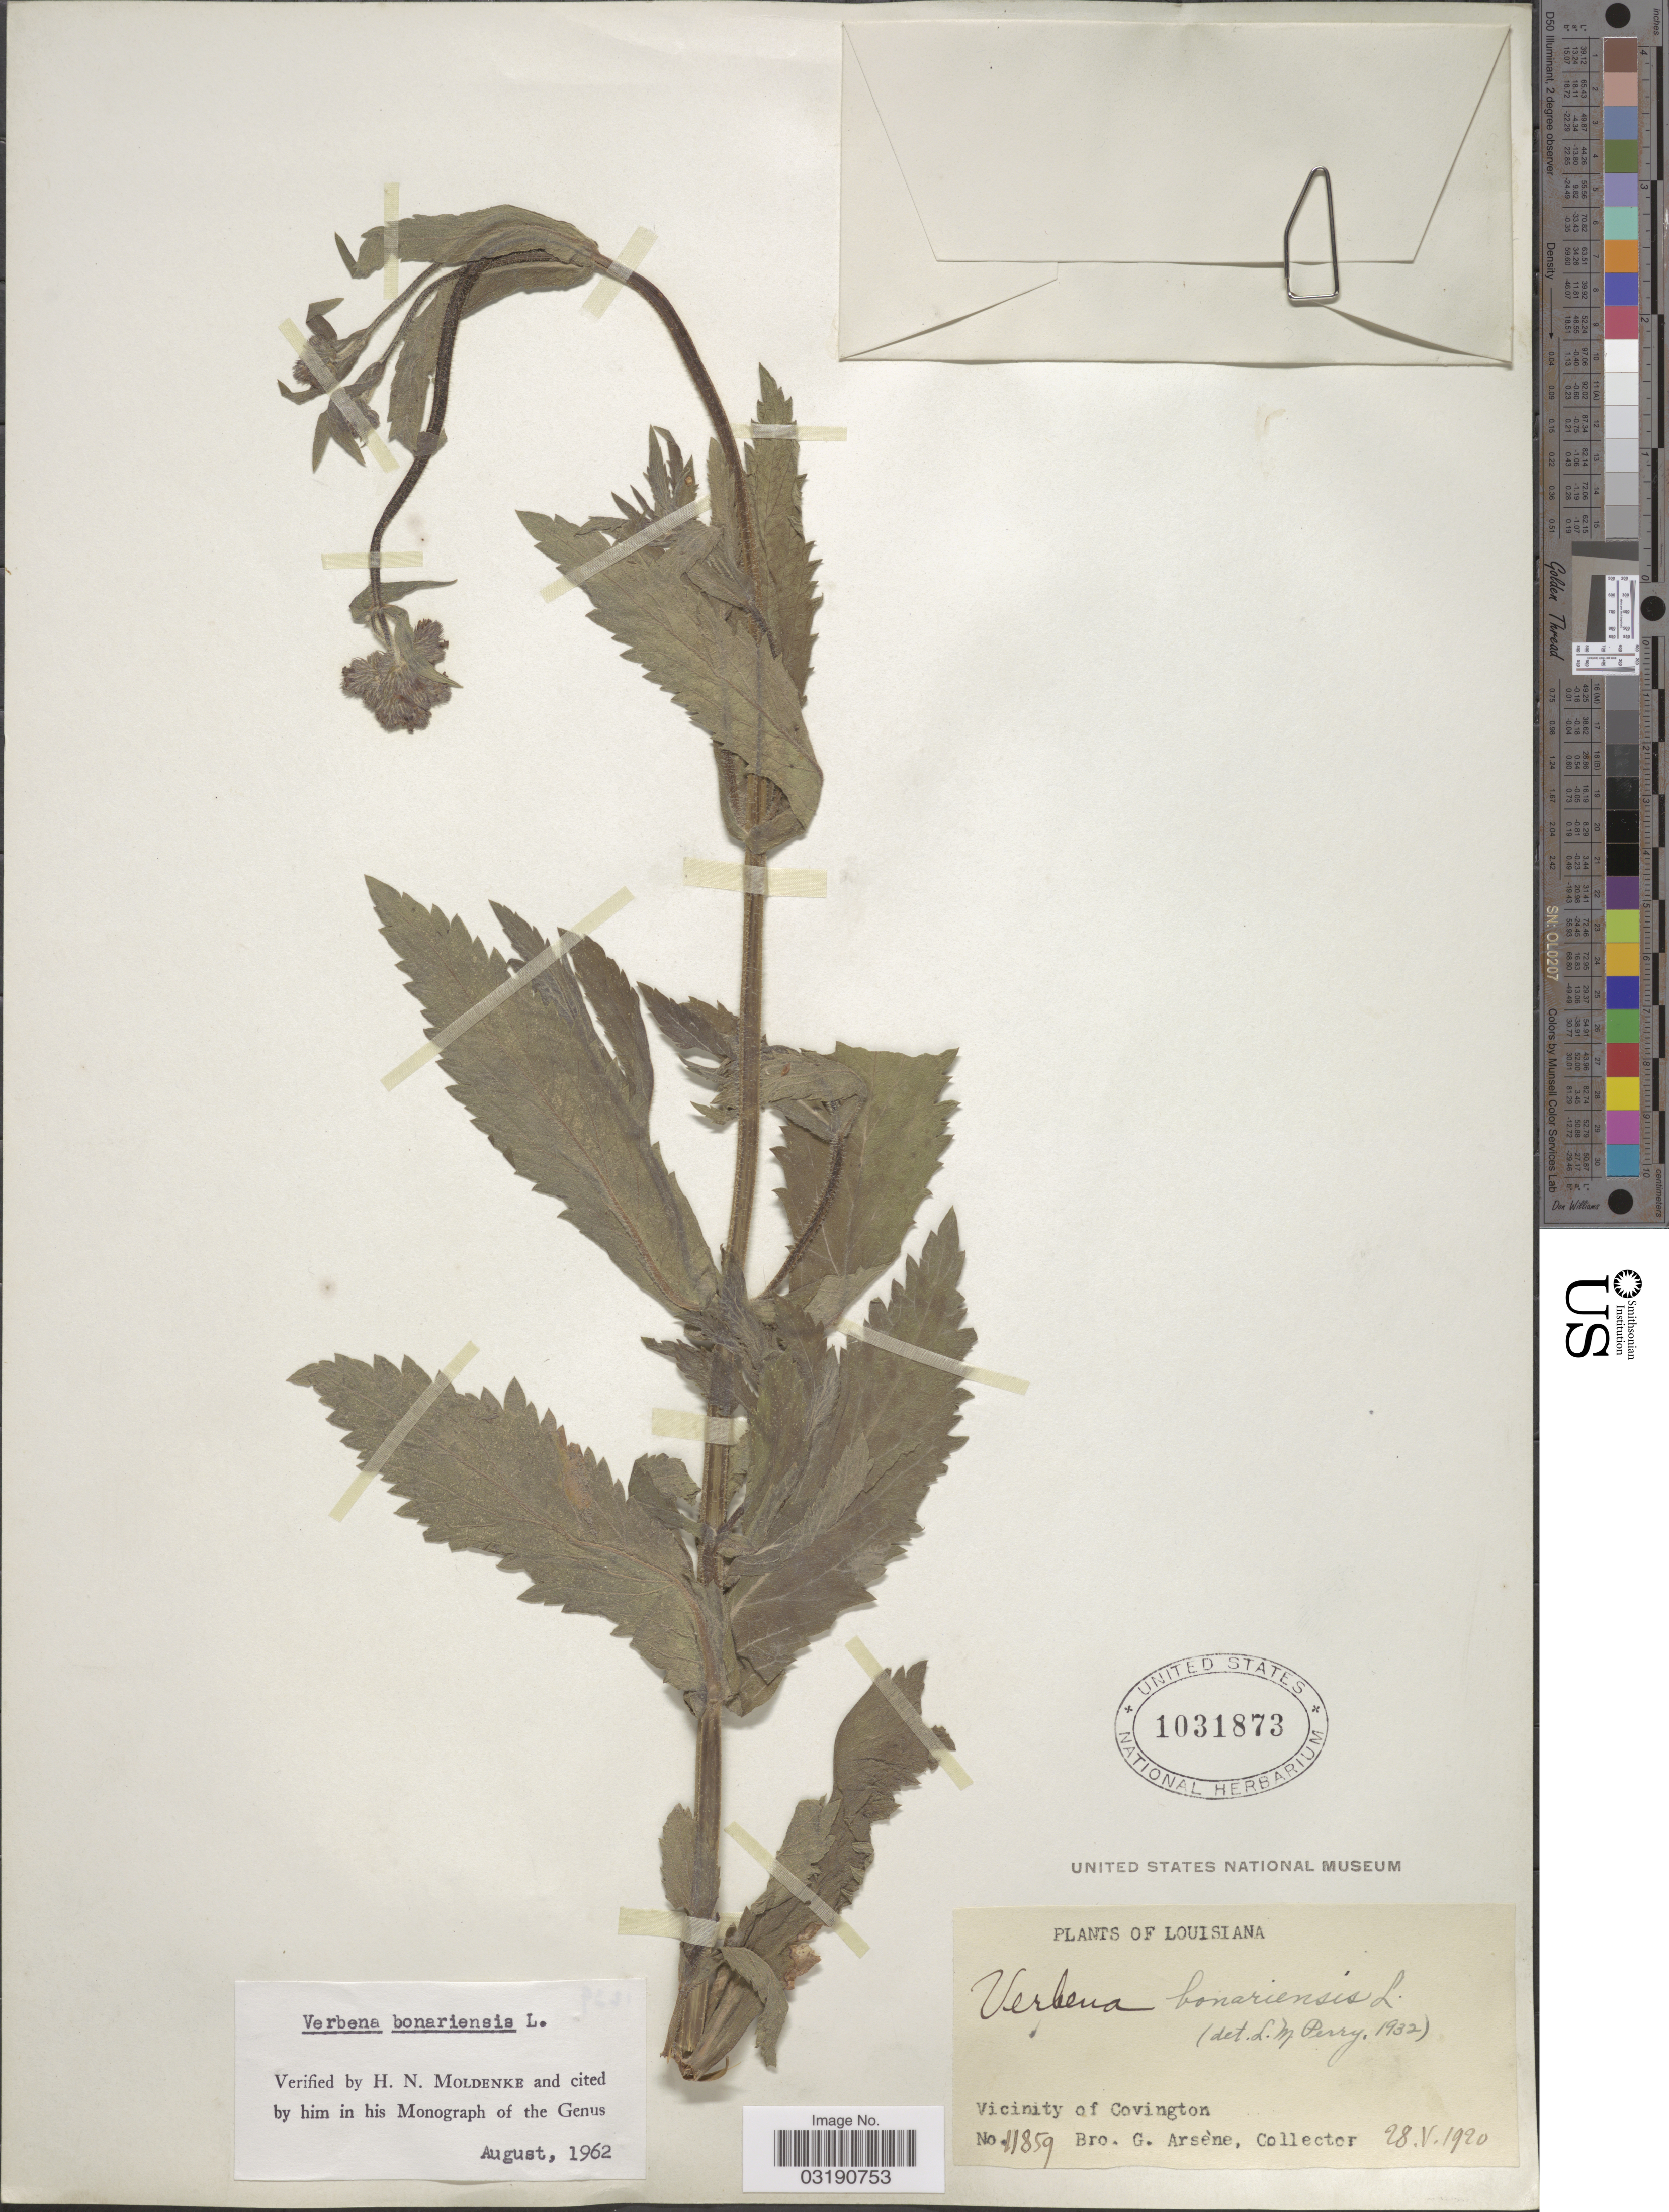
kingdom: Plantae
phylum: Tracheophyta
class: Magnoliopsida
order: Lamiales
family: Verbenaceae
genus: Verbena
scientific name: Verbena bonariensis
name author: L.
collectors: Bro. G. Arsène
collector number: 11859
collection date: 1920-05-28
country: United States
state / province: Louisiana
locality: Vicinity of Covington.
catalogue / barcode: US 1031873